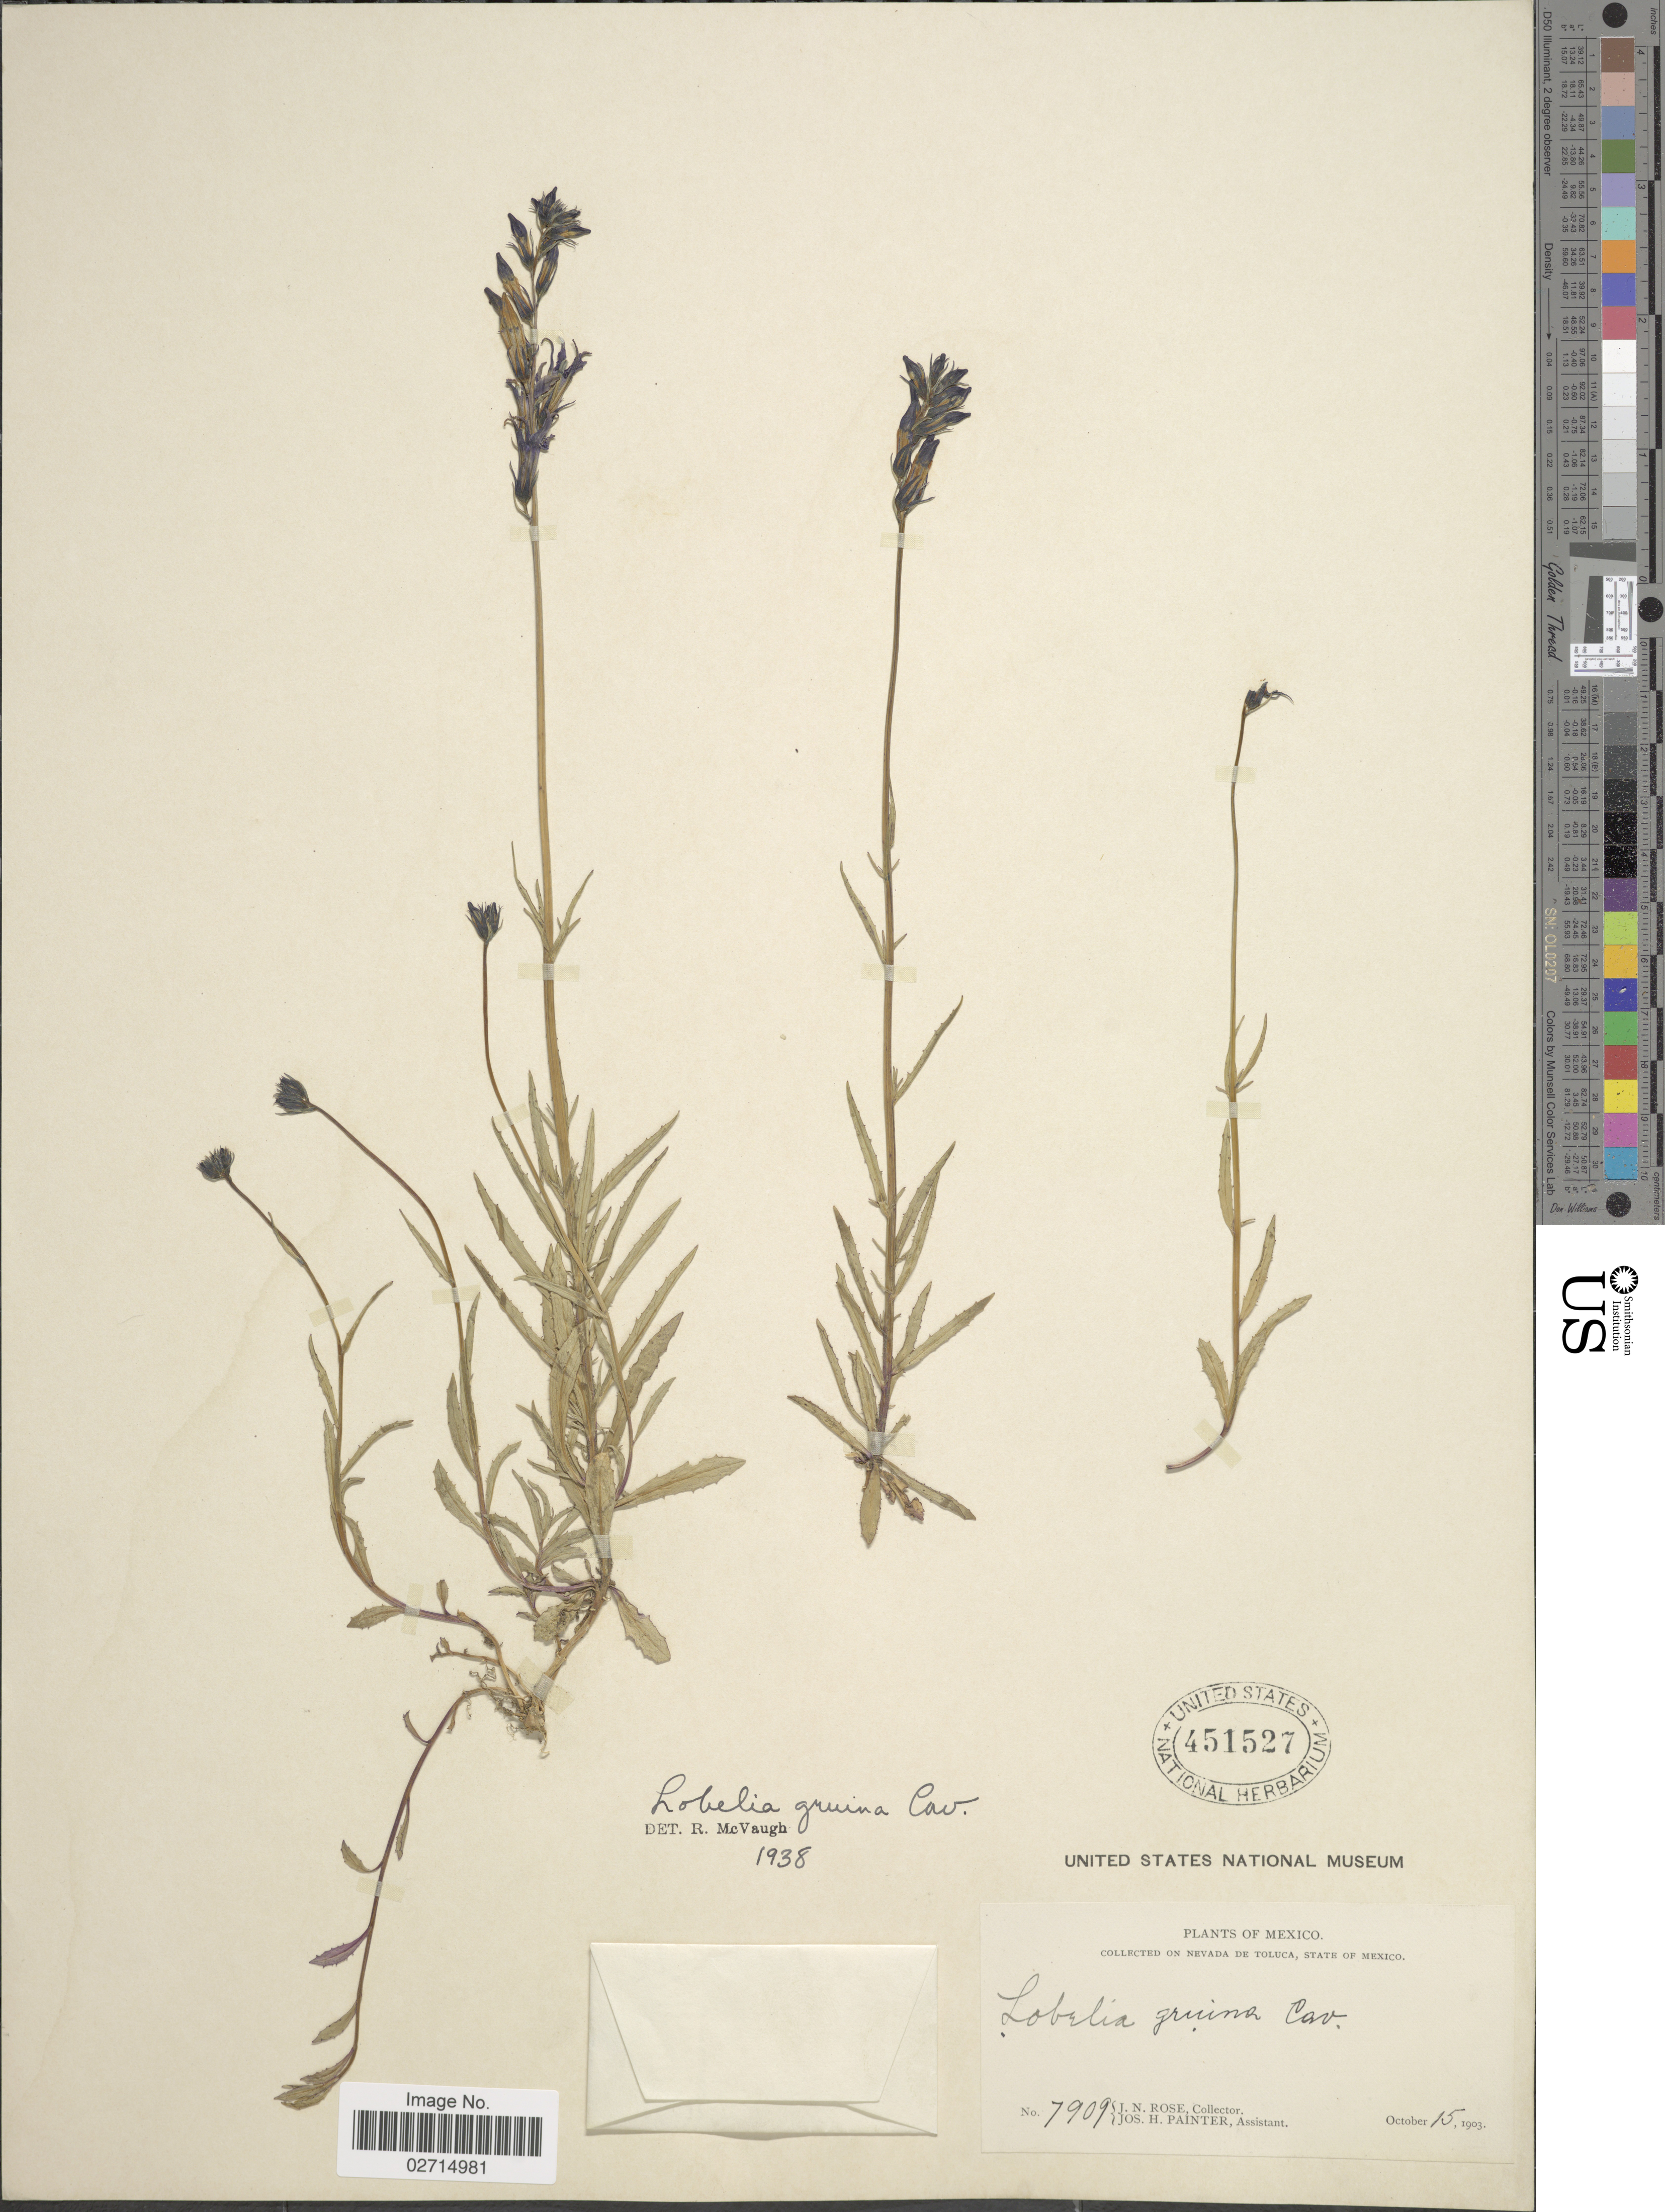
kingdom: Plantae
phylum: Tracheophyta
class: Magnoliopsida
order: Asterales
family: Campanulaceae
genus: Lobelia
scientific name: Lobelia gruina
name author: Cav.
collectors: J. N. Rose & J. H. Painter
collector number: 7909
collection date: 1903-10-15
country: Mexico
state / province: México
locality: On Nevada de Toluca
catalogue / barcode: US 451527